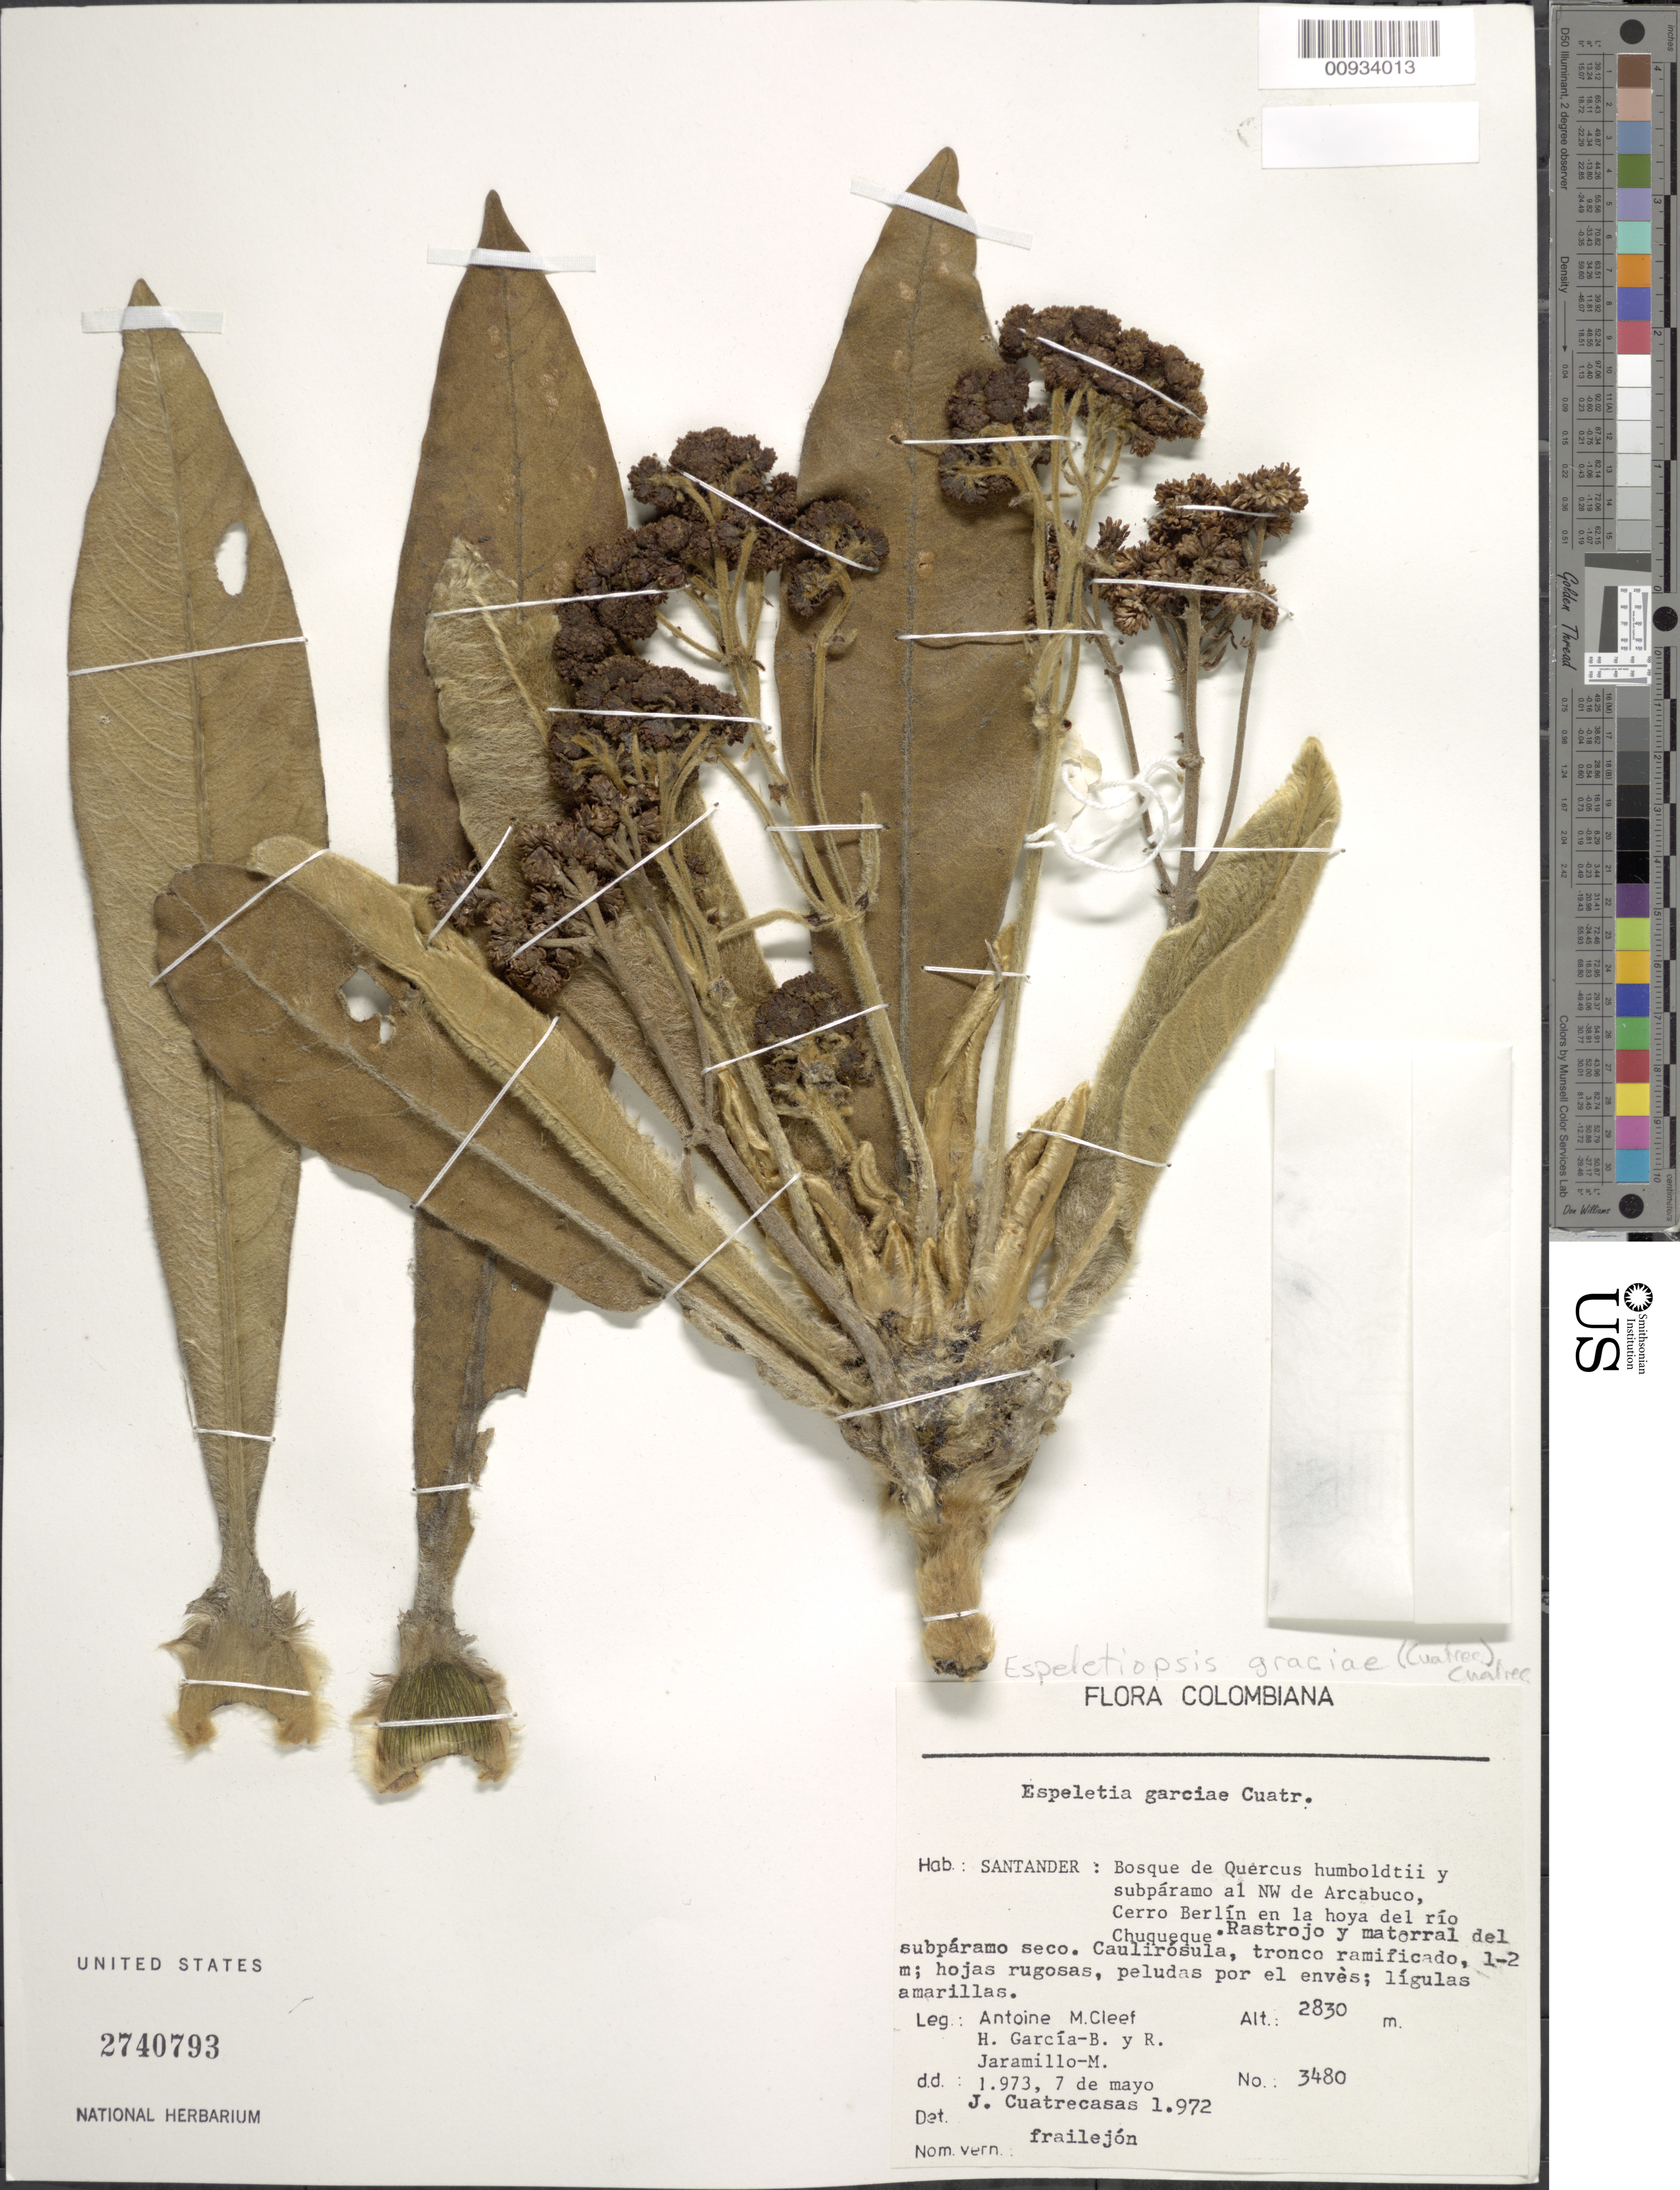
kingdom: Plantae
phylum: Tracheophyta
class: Magnoliopsida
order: Asterales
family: Asteraceae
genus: Espeletiopsis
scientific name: Espeletiopsis garciae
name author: (Cuatrec.) Cuatrec.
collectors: J. Cuatrecasas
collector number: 3480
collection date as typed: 7 May 1973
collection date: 1973-05-07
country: Colombia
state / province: Santander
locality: Bose de Quercus homboldtii y subparamo al NW de Arcabuco, Cerro Berlin en la hoya del rio Chuqueque.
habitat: Rastrojo y matorral del subparamo seco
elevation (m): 2830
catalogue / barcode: US 2740793